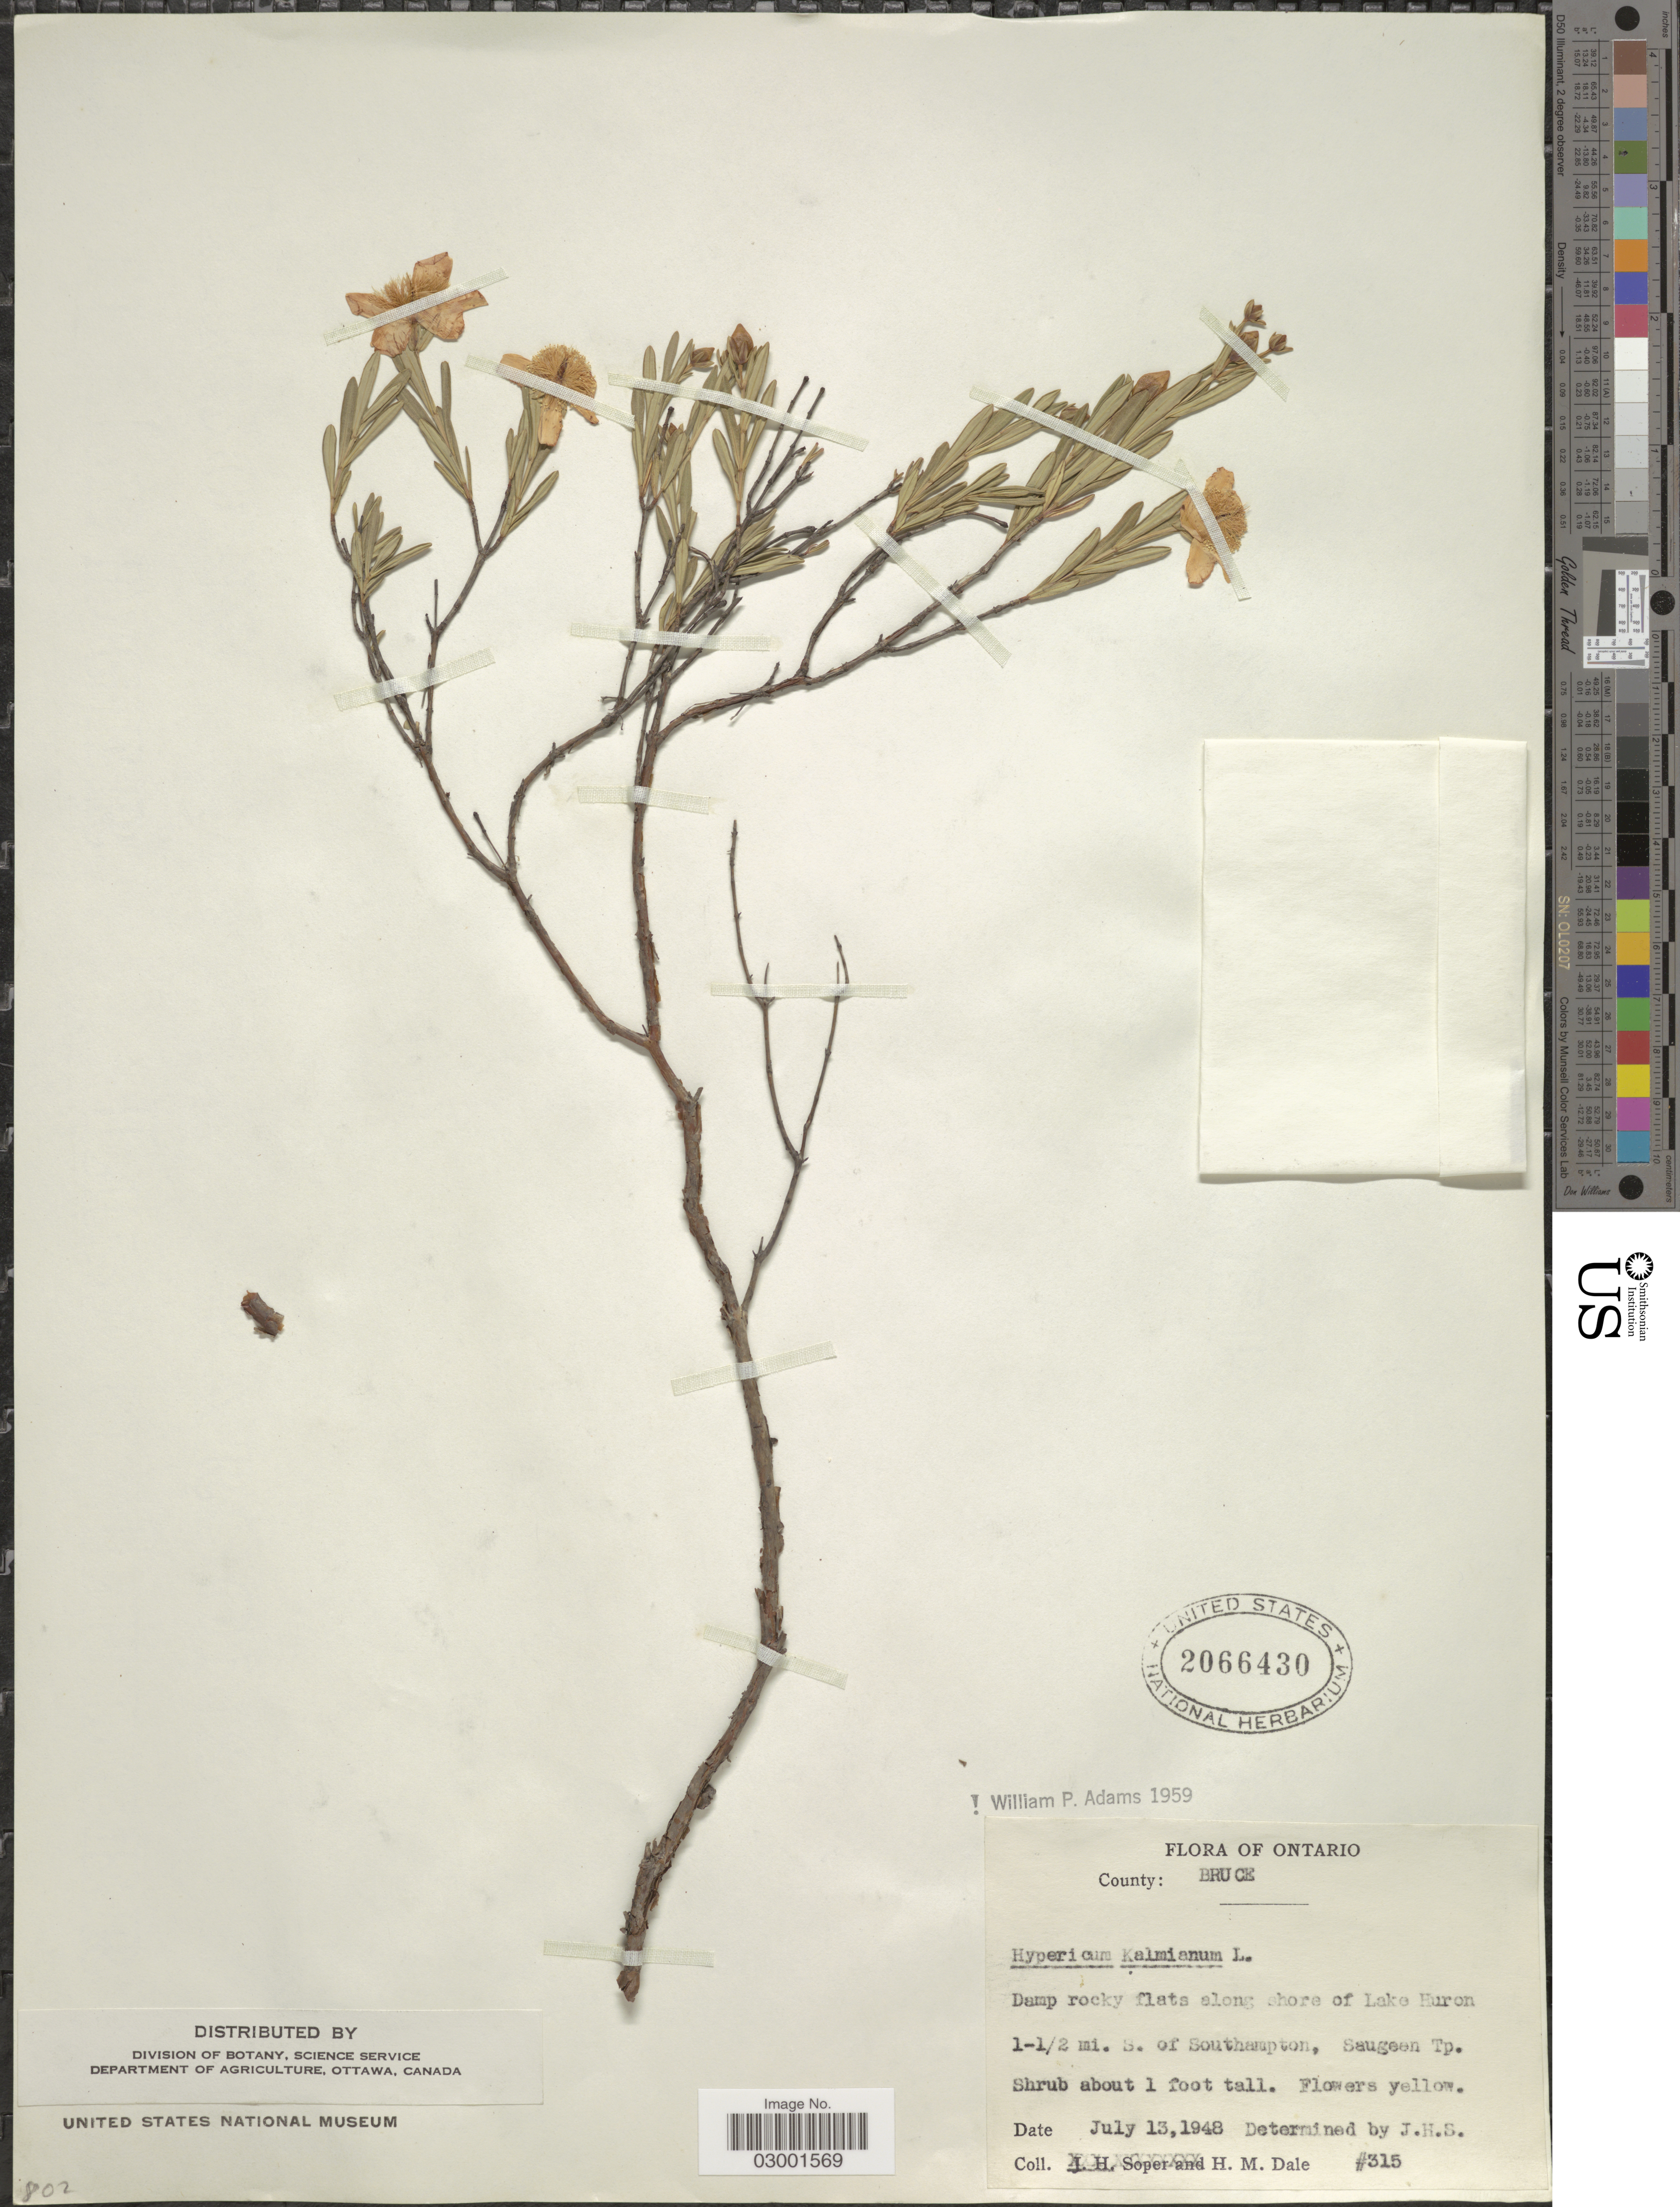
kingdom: Plantae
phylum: Tracheophyta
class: Magnoliopsida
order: Malpighiales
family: Hypericaceae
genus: Hypericum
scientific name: Hypericum kalmianum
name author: L.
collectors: H. M. Dale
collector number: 315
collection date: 1948-07-13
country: Canada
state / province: Ontario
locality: County: Bruce. Damp rocky flats along shore of Lake Huron, 1-1/2 mi. S. of Southampton, Saugeen Tp.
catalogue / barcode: US 2066430